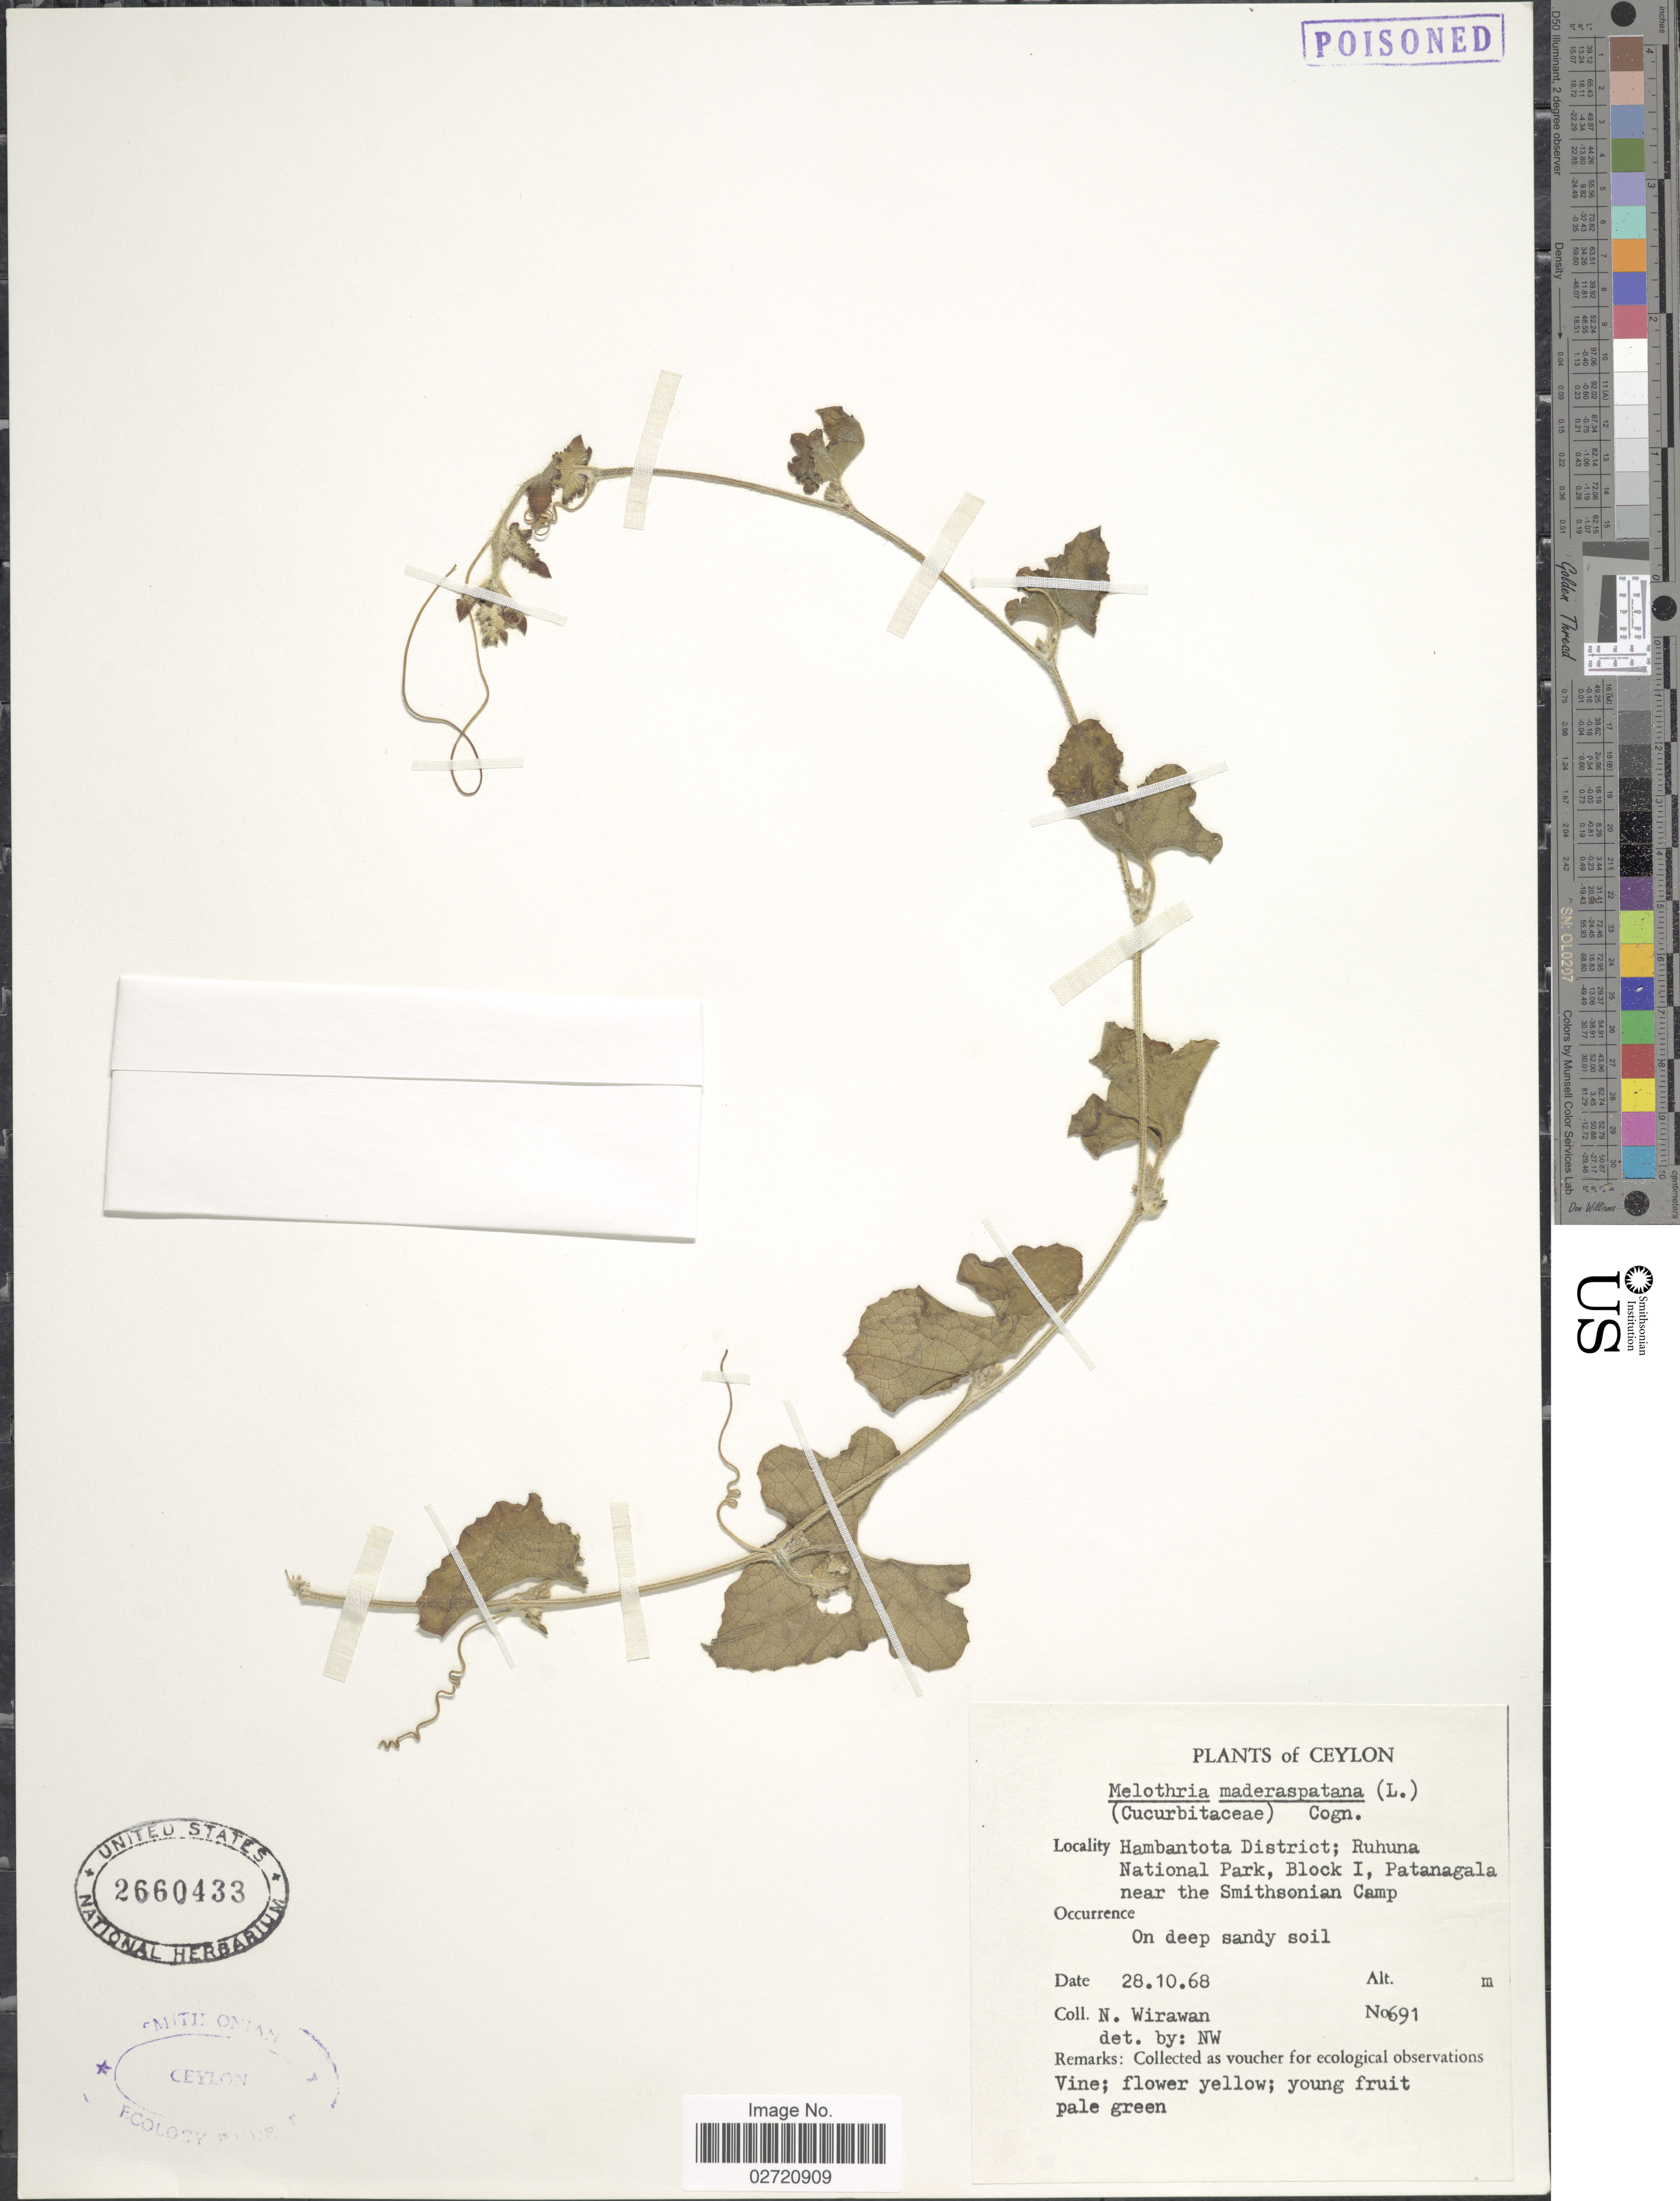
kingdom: Plantae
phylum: Tracheophyta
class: Magnoliopsida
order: Cucurbitales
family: Cucurbitaceae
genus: Cucumis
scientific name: Cucumis maderaspatanus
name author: L.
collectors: N. Wirawan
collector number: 691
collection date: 1968-10-28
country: Sri Lanka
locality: Ceylon, Hambantota District; Ruhuna National Park, Block I, Patanagala near the Smithsonian Camp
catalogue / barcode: US 2660433